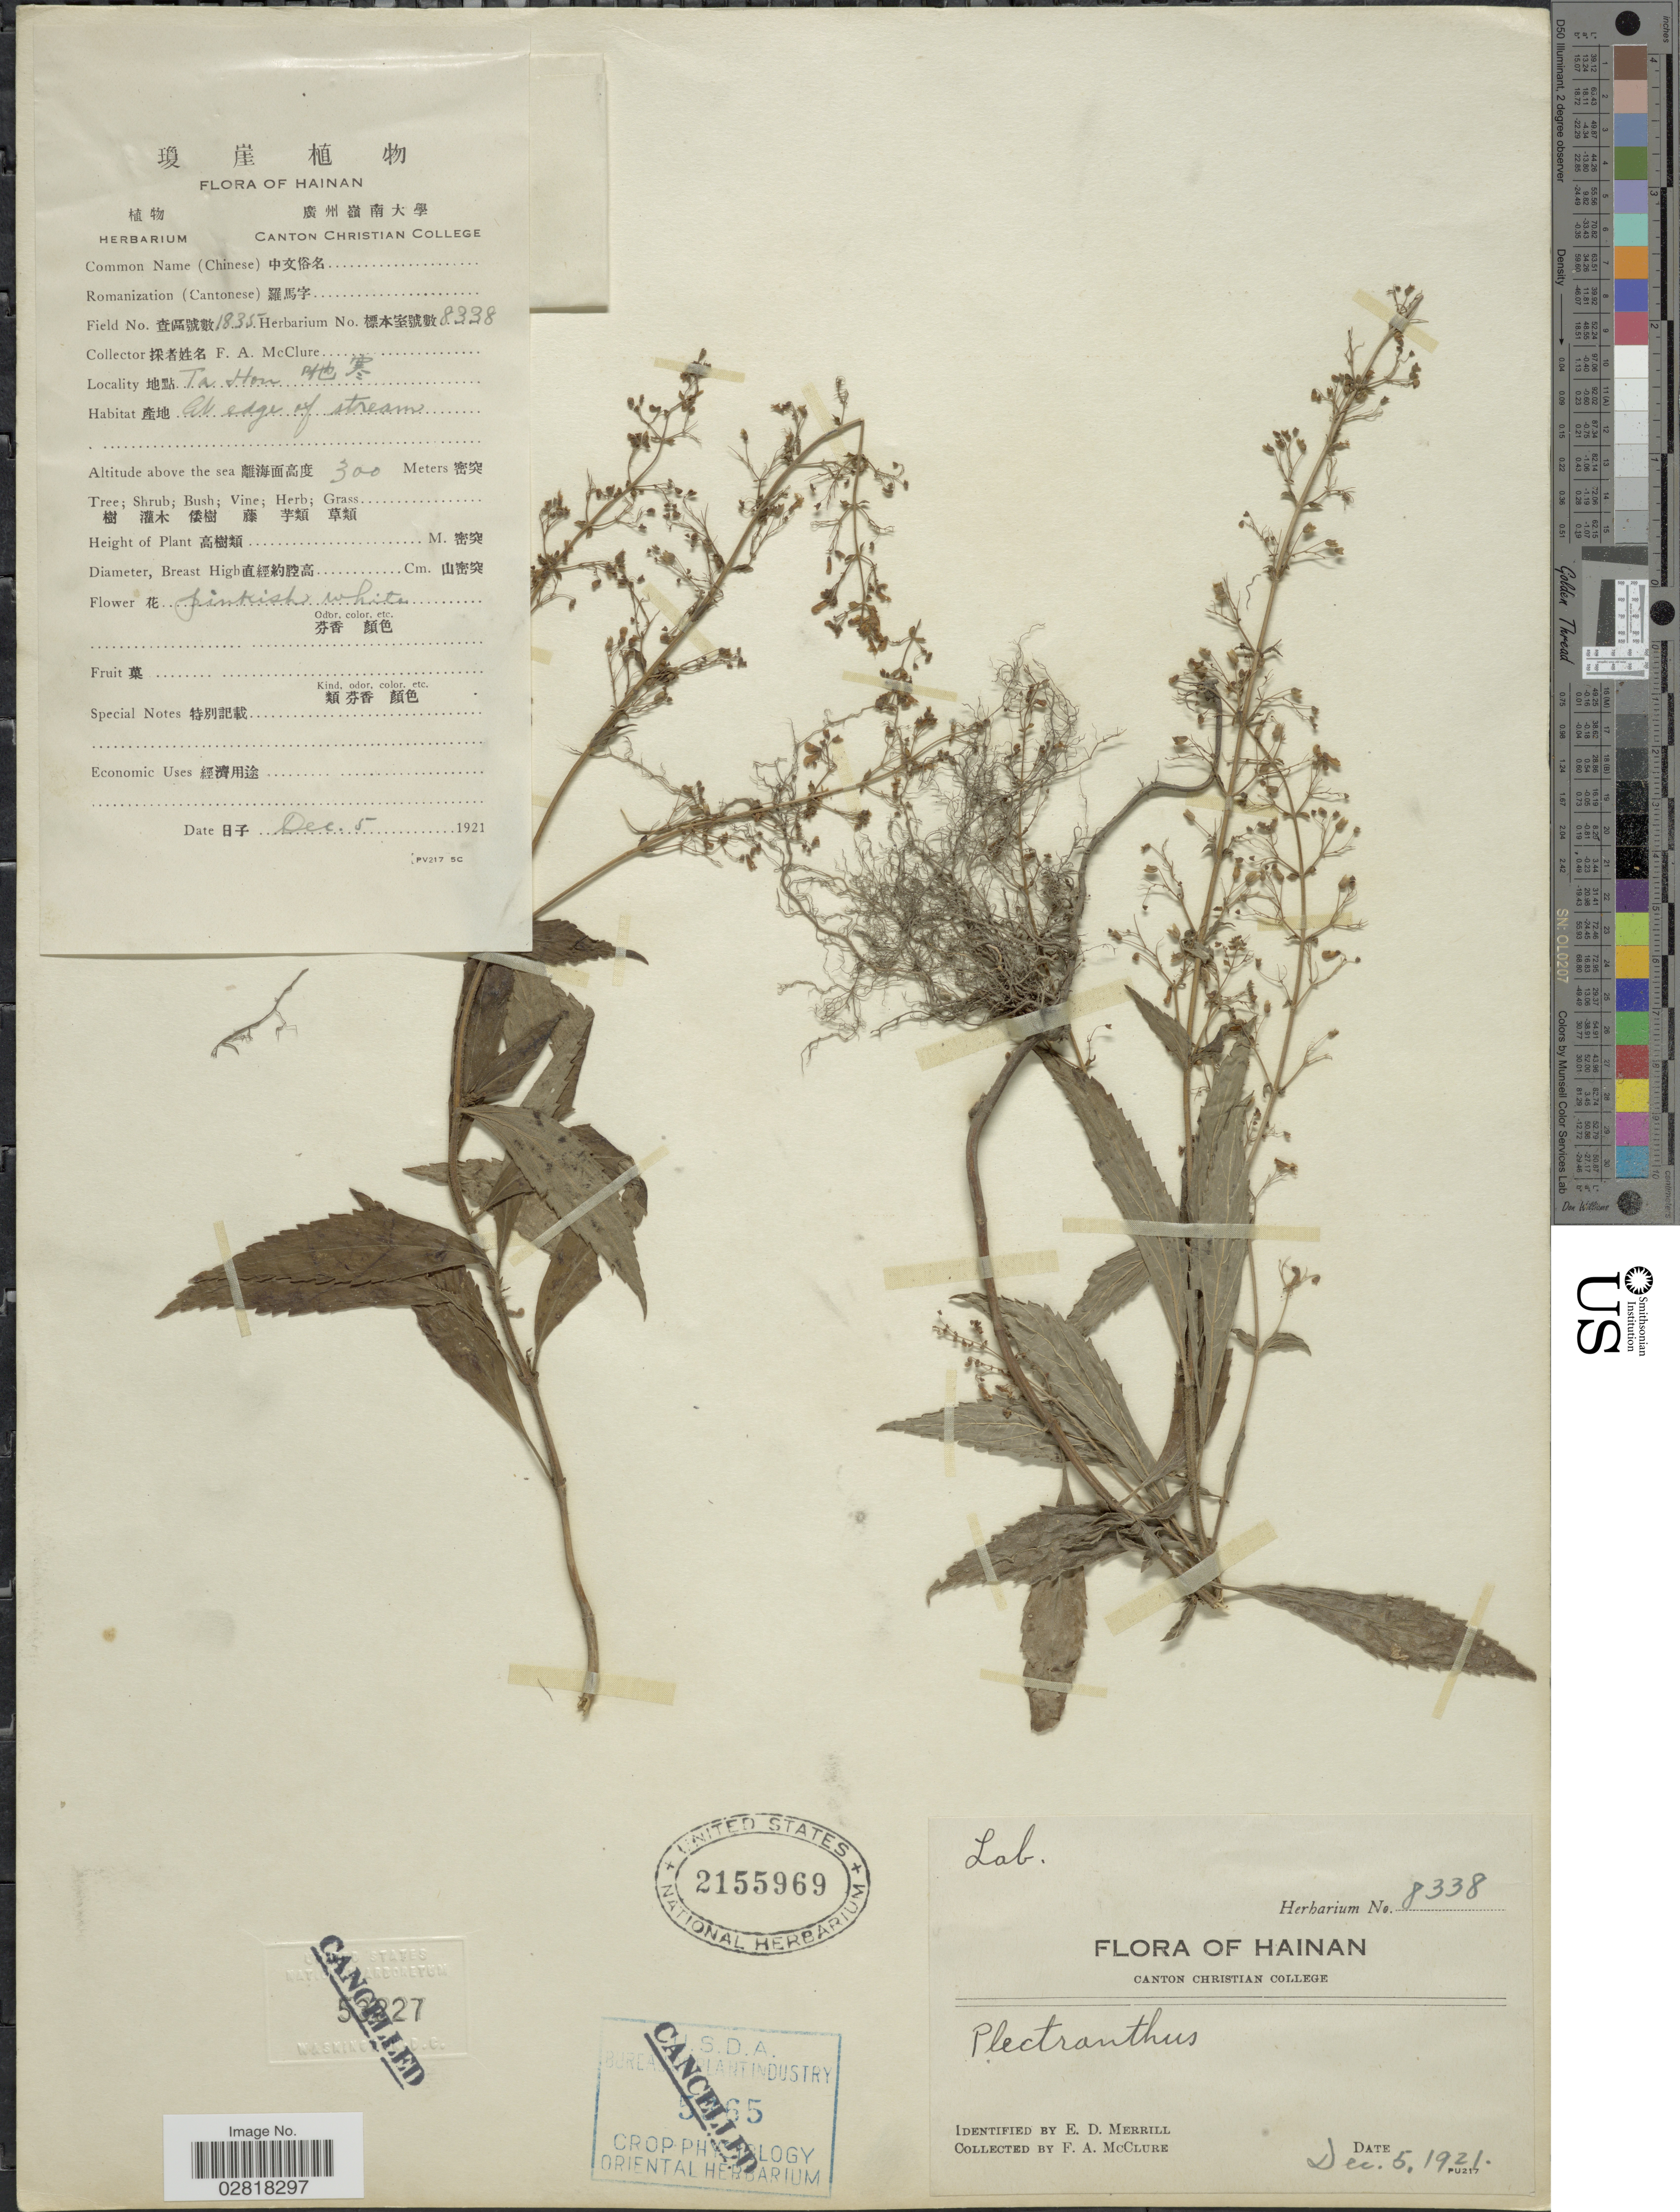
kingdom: Plantae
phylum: Tracheophyta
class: Magnoliopsida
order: Lamiales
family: Lamiaceae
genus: Plectranthus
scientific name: Plectranthus sp.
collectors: F. A. McClure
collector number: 1835/ 8338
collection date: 1921-12-05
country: China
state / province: Hainan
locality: Ta Hon [interpreted]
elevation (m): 300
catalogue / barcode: US 2155969